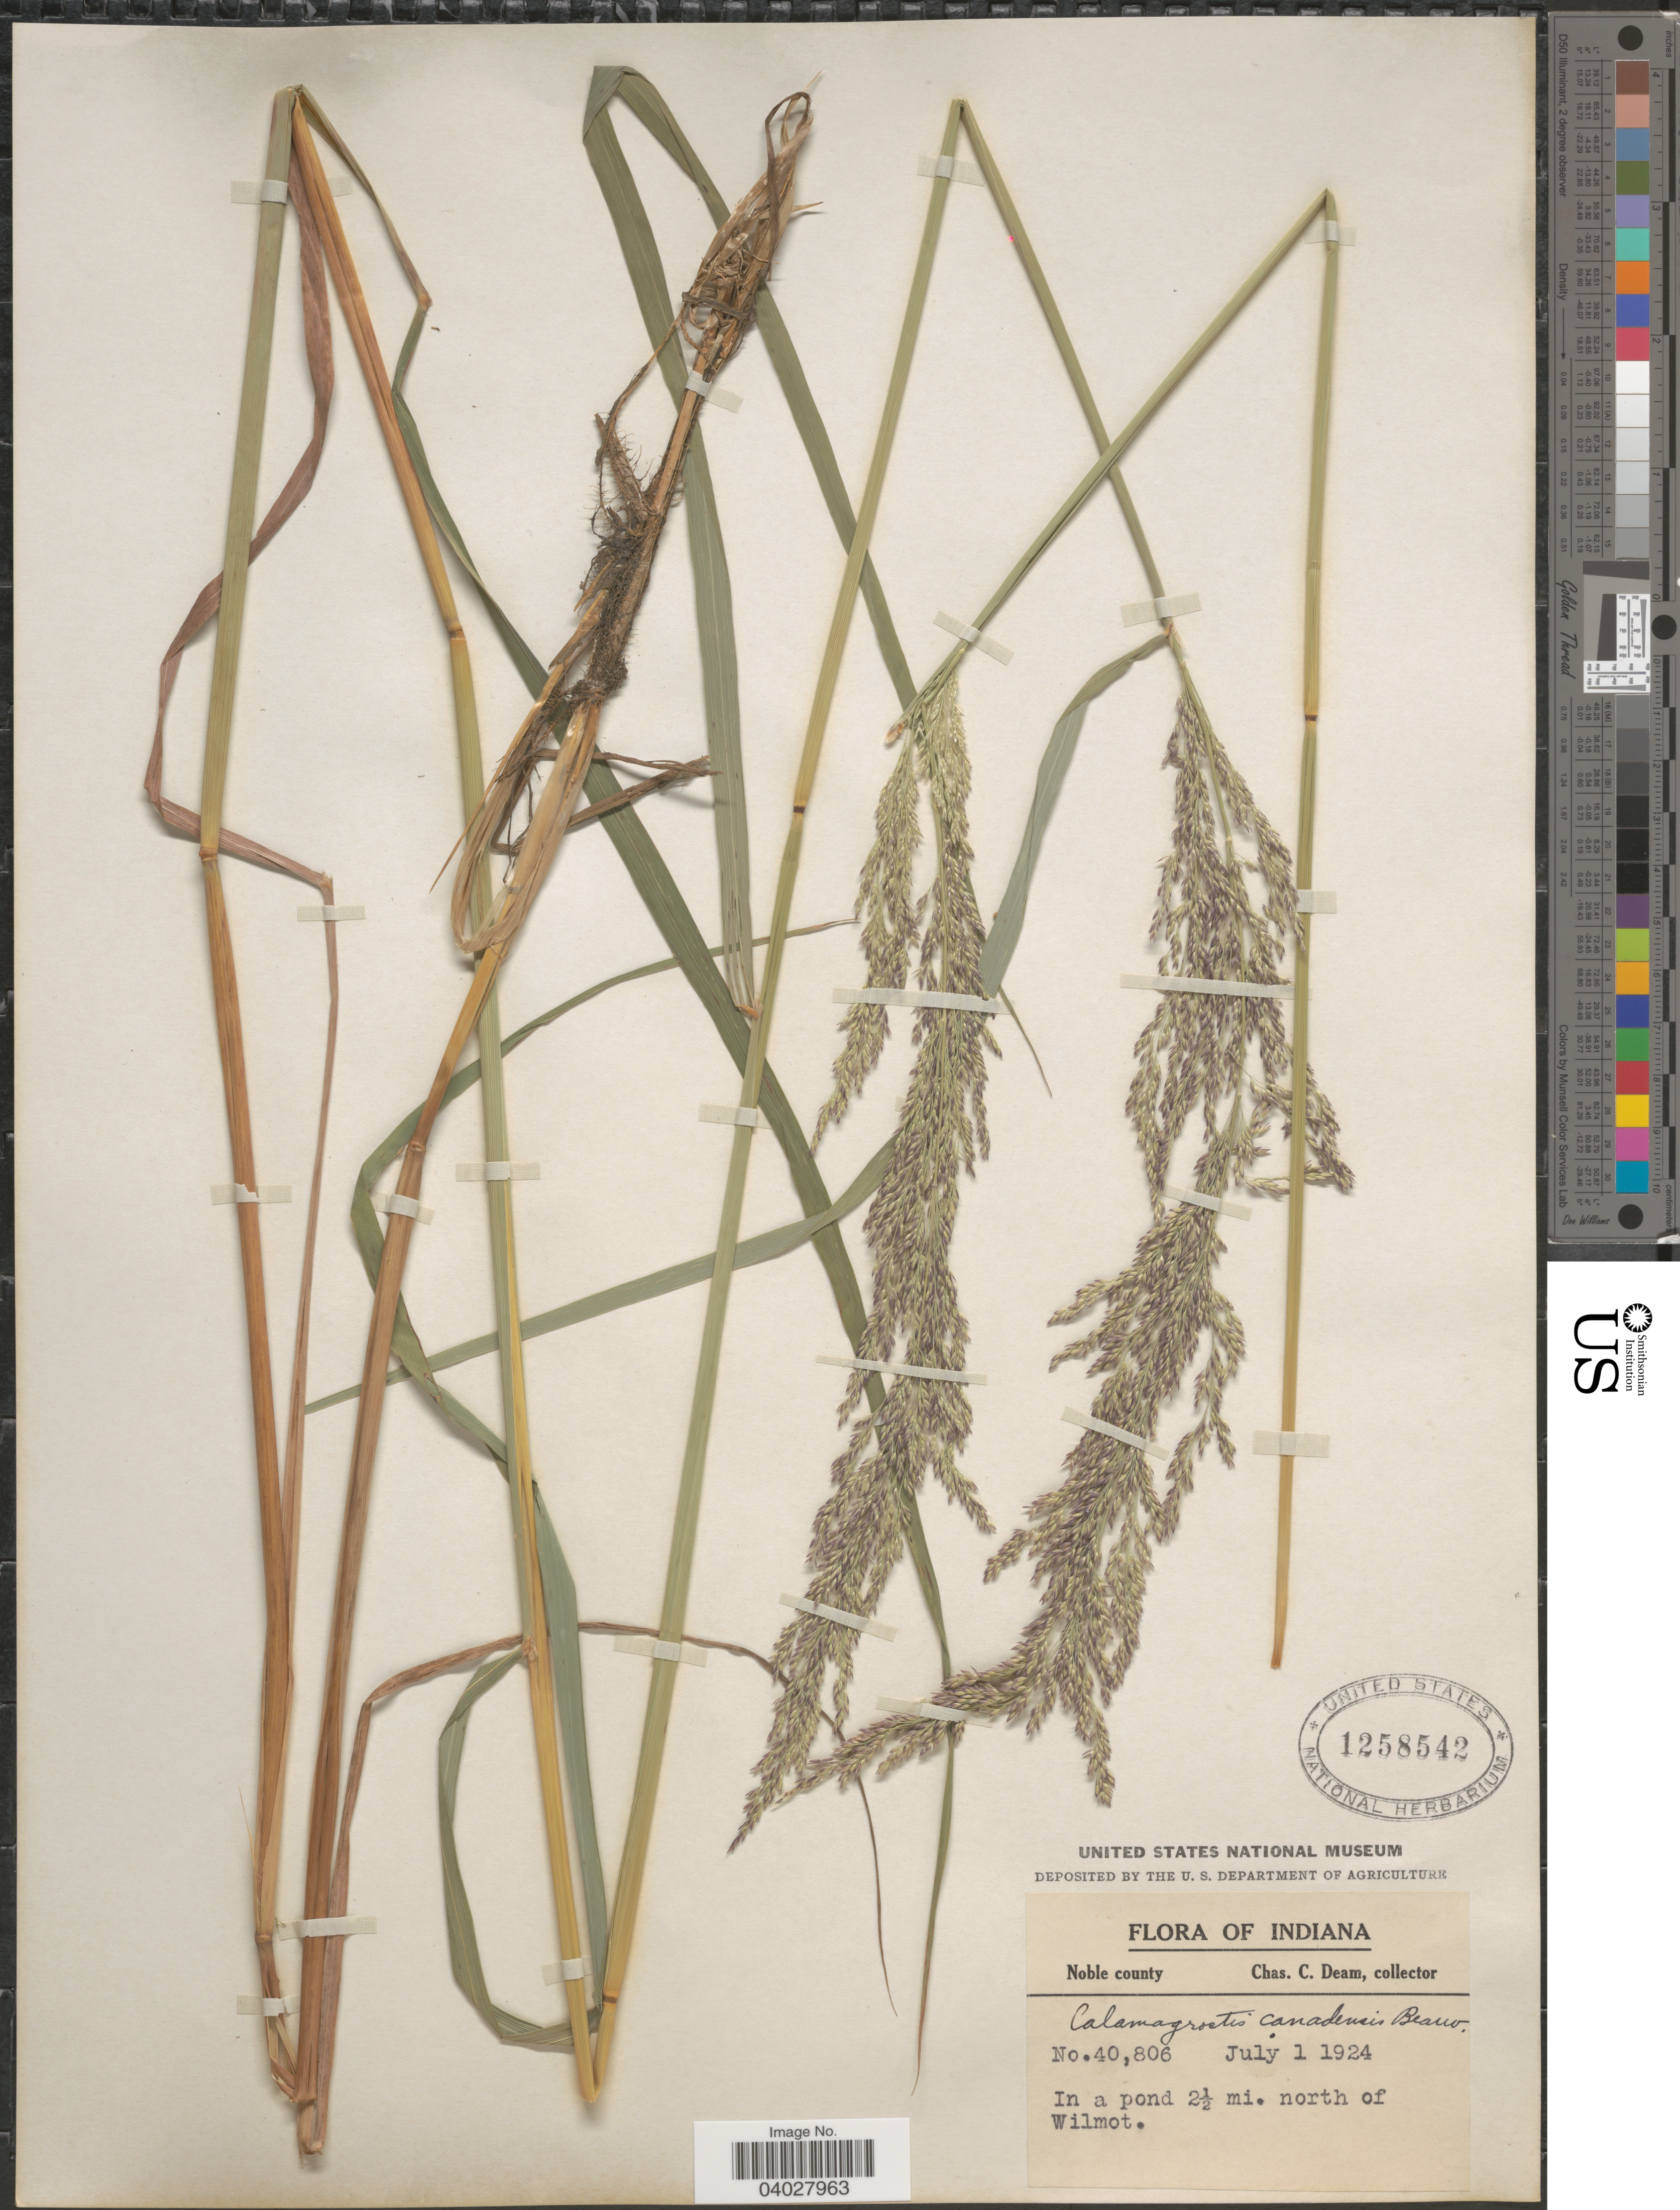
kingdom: Plantae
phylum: Tracheophyta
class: Liliopsida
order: Poales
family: Poaceae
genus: Calamagrostis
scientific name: Calamagrostis canadensis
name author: (Michx.) P. Beauv.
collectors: C. C. Deam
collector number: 40806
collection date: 1924-07-01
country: United States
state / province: Indiana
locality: Noble County. In a pond 2½ mi. north of Wilmot.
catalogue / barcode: US 1258542